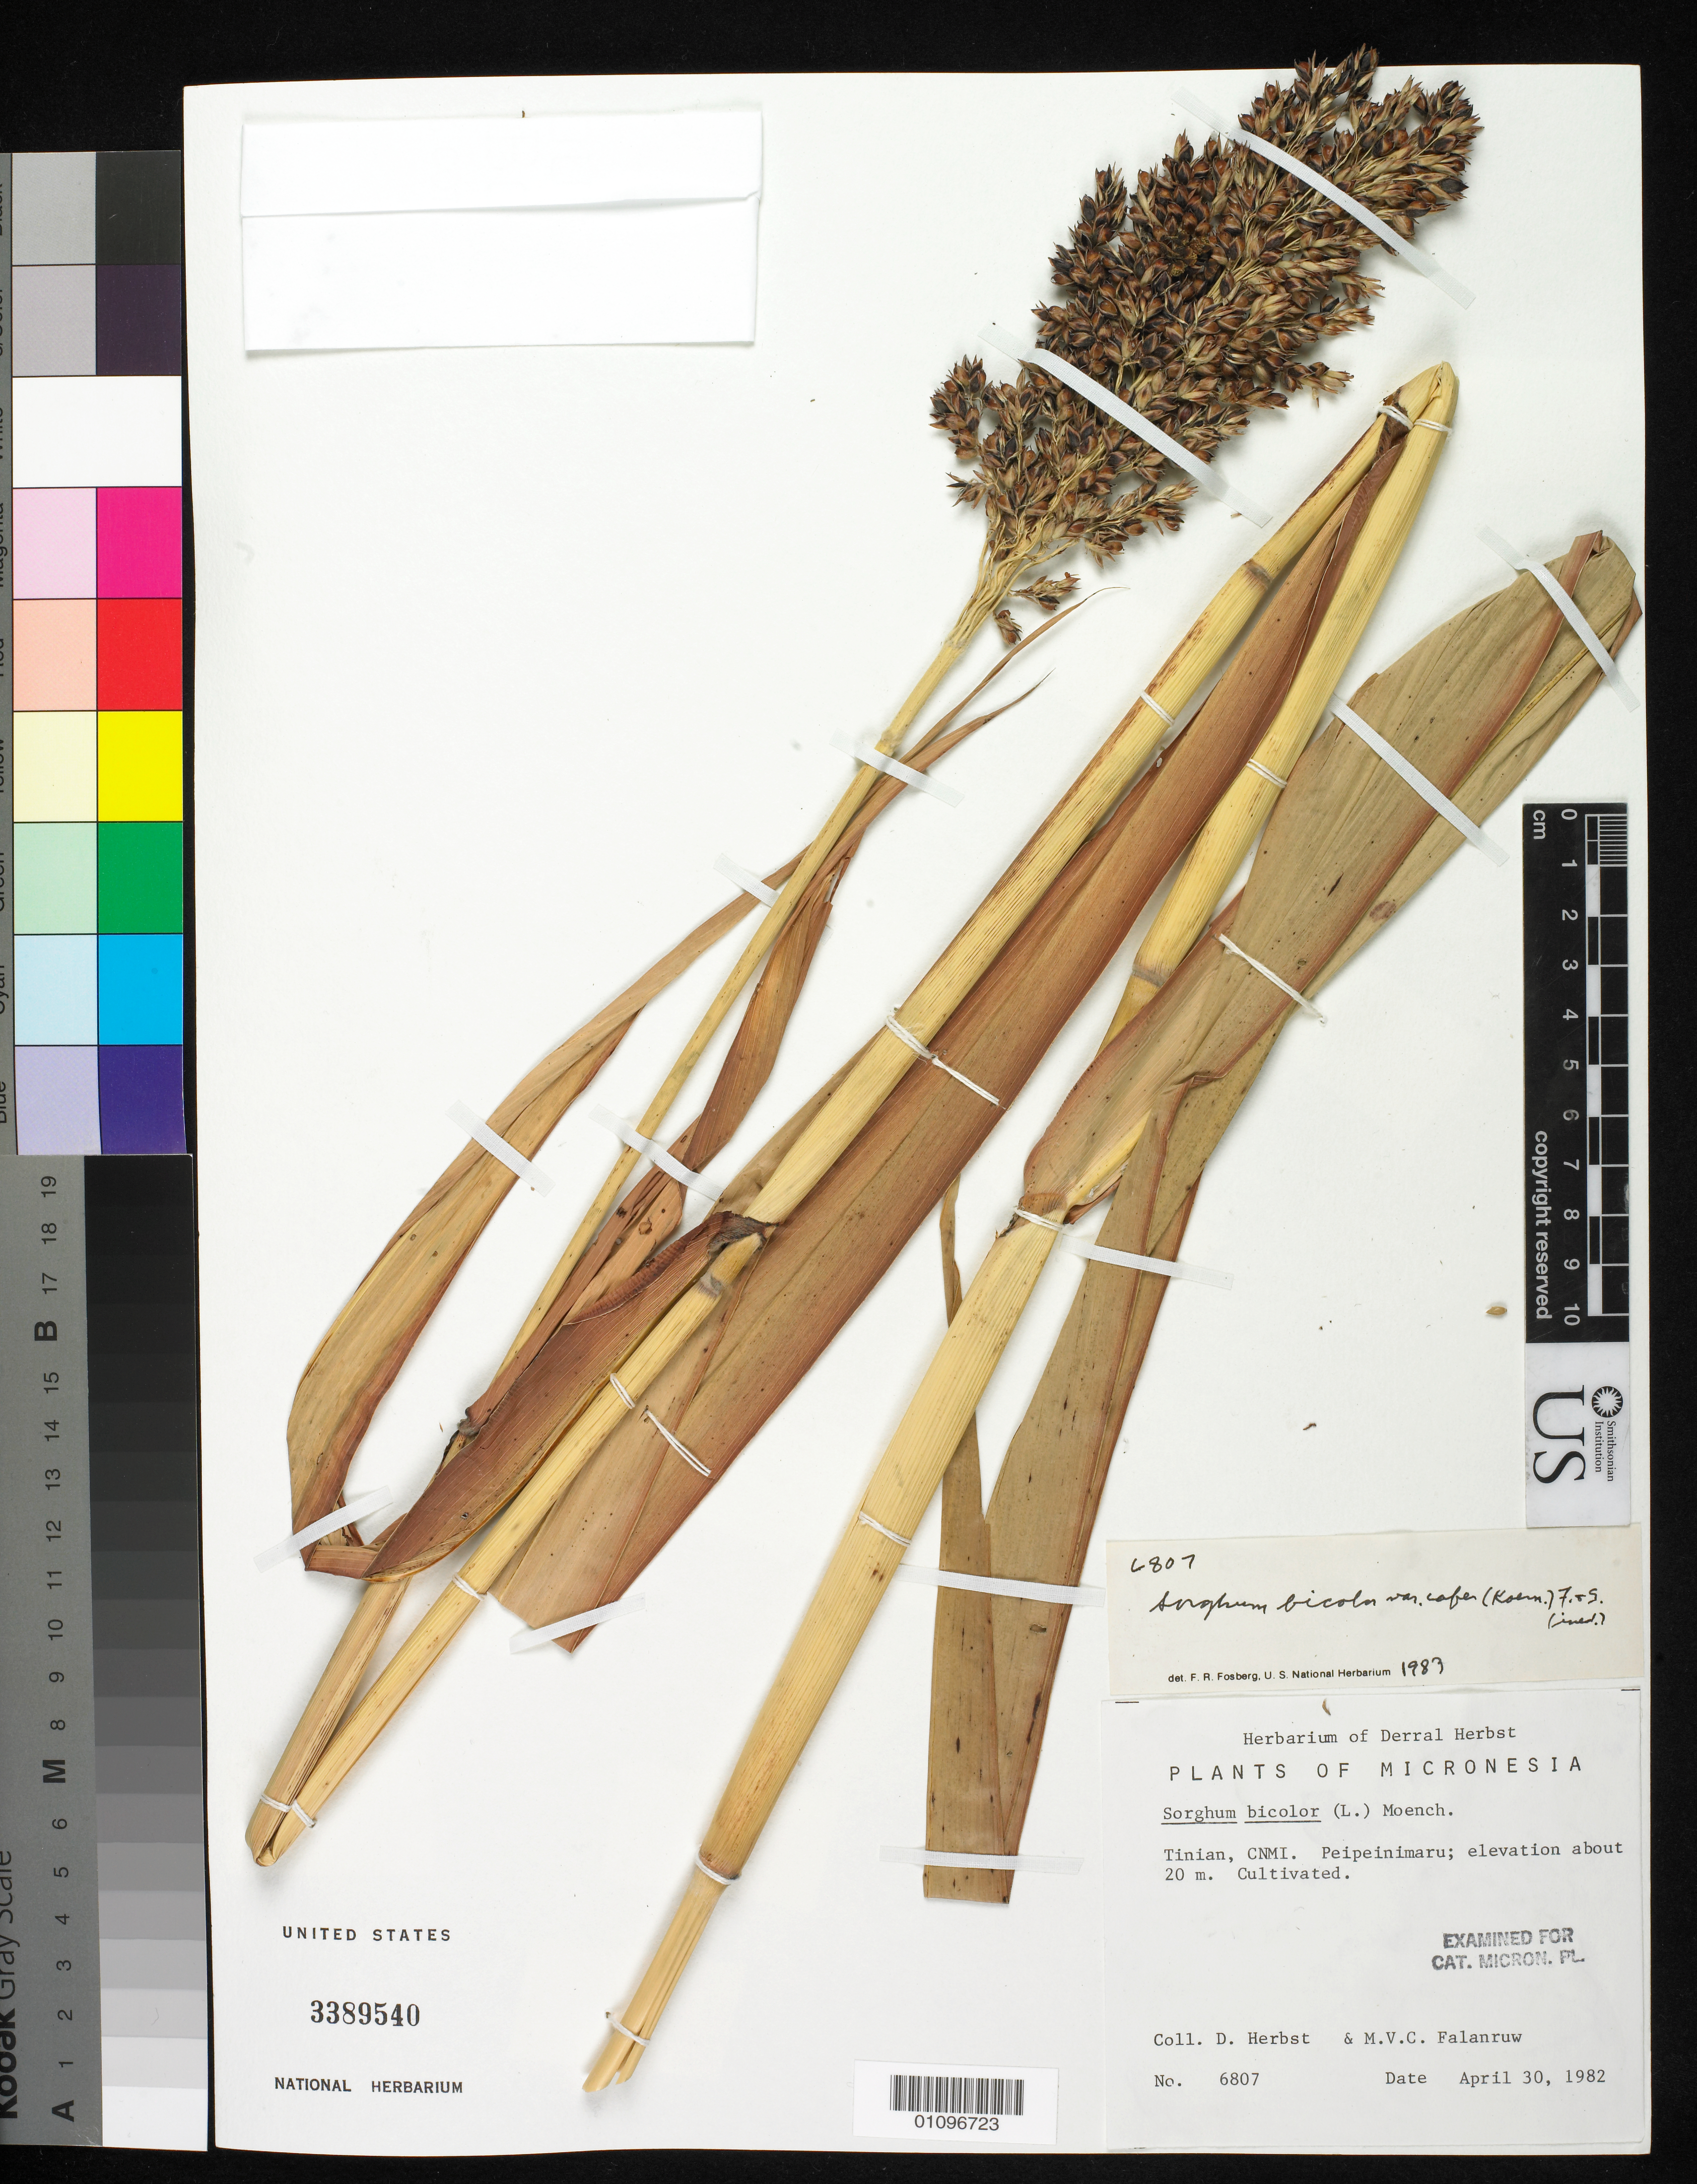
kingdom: Plantae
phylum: Tracheophyta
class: Liliopsida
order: Poales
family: Poaceae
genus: Sorghum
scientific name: Sorghum bicolor var. cafer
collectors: D. R. Herbst & M. Falanruw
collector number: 6807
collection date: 1982-04-30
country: Northern Mariana Islands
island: Tinian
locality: Peipeinimaru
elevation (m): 20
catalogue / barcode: US 3389540